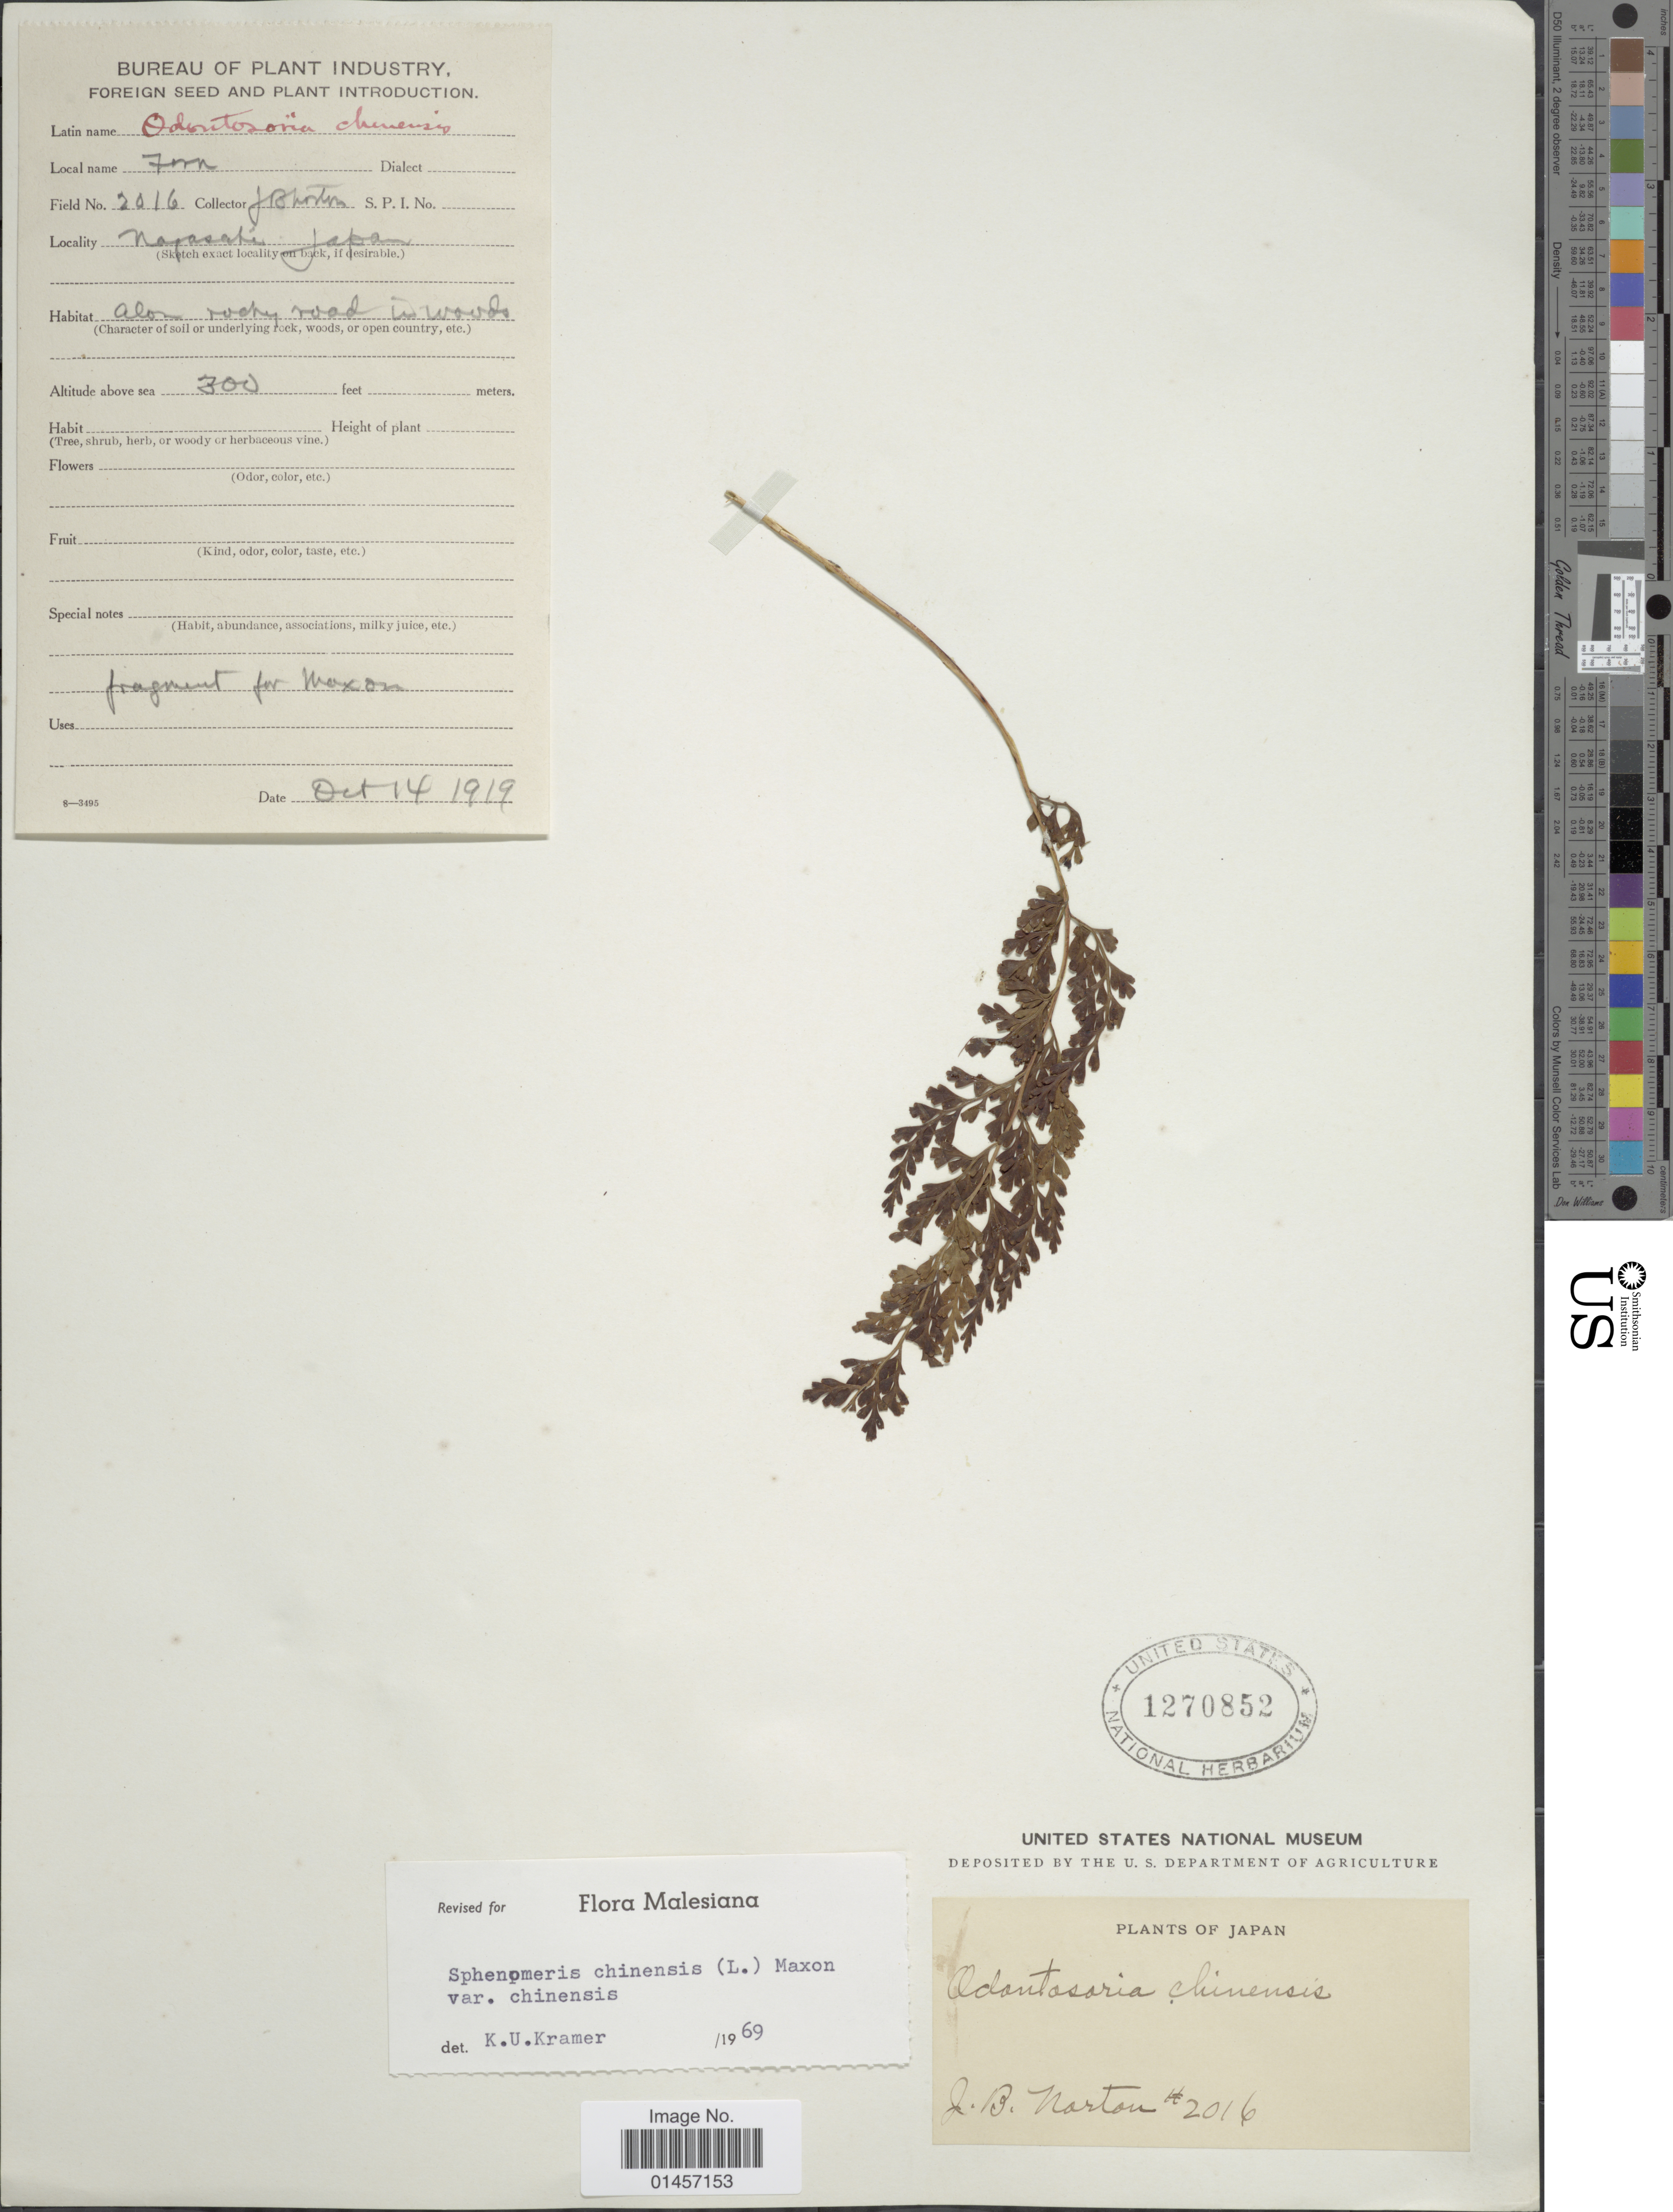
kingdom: Plantae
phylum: Tracheophyta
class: Polypodiopsida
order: Polypodiales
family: Lindsaeaceae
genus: Sphenomeris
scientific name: Sphenomeris chinensis var. chinensis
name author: (L.) Maxon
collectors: J. B. Norton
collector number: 2016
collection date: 1919-10-14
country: Japan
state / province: Nagasaki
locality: Nagasaki Japan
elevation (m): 91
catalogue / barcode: US 1270852